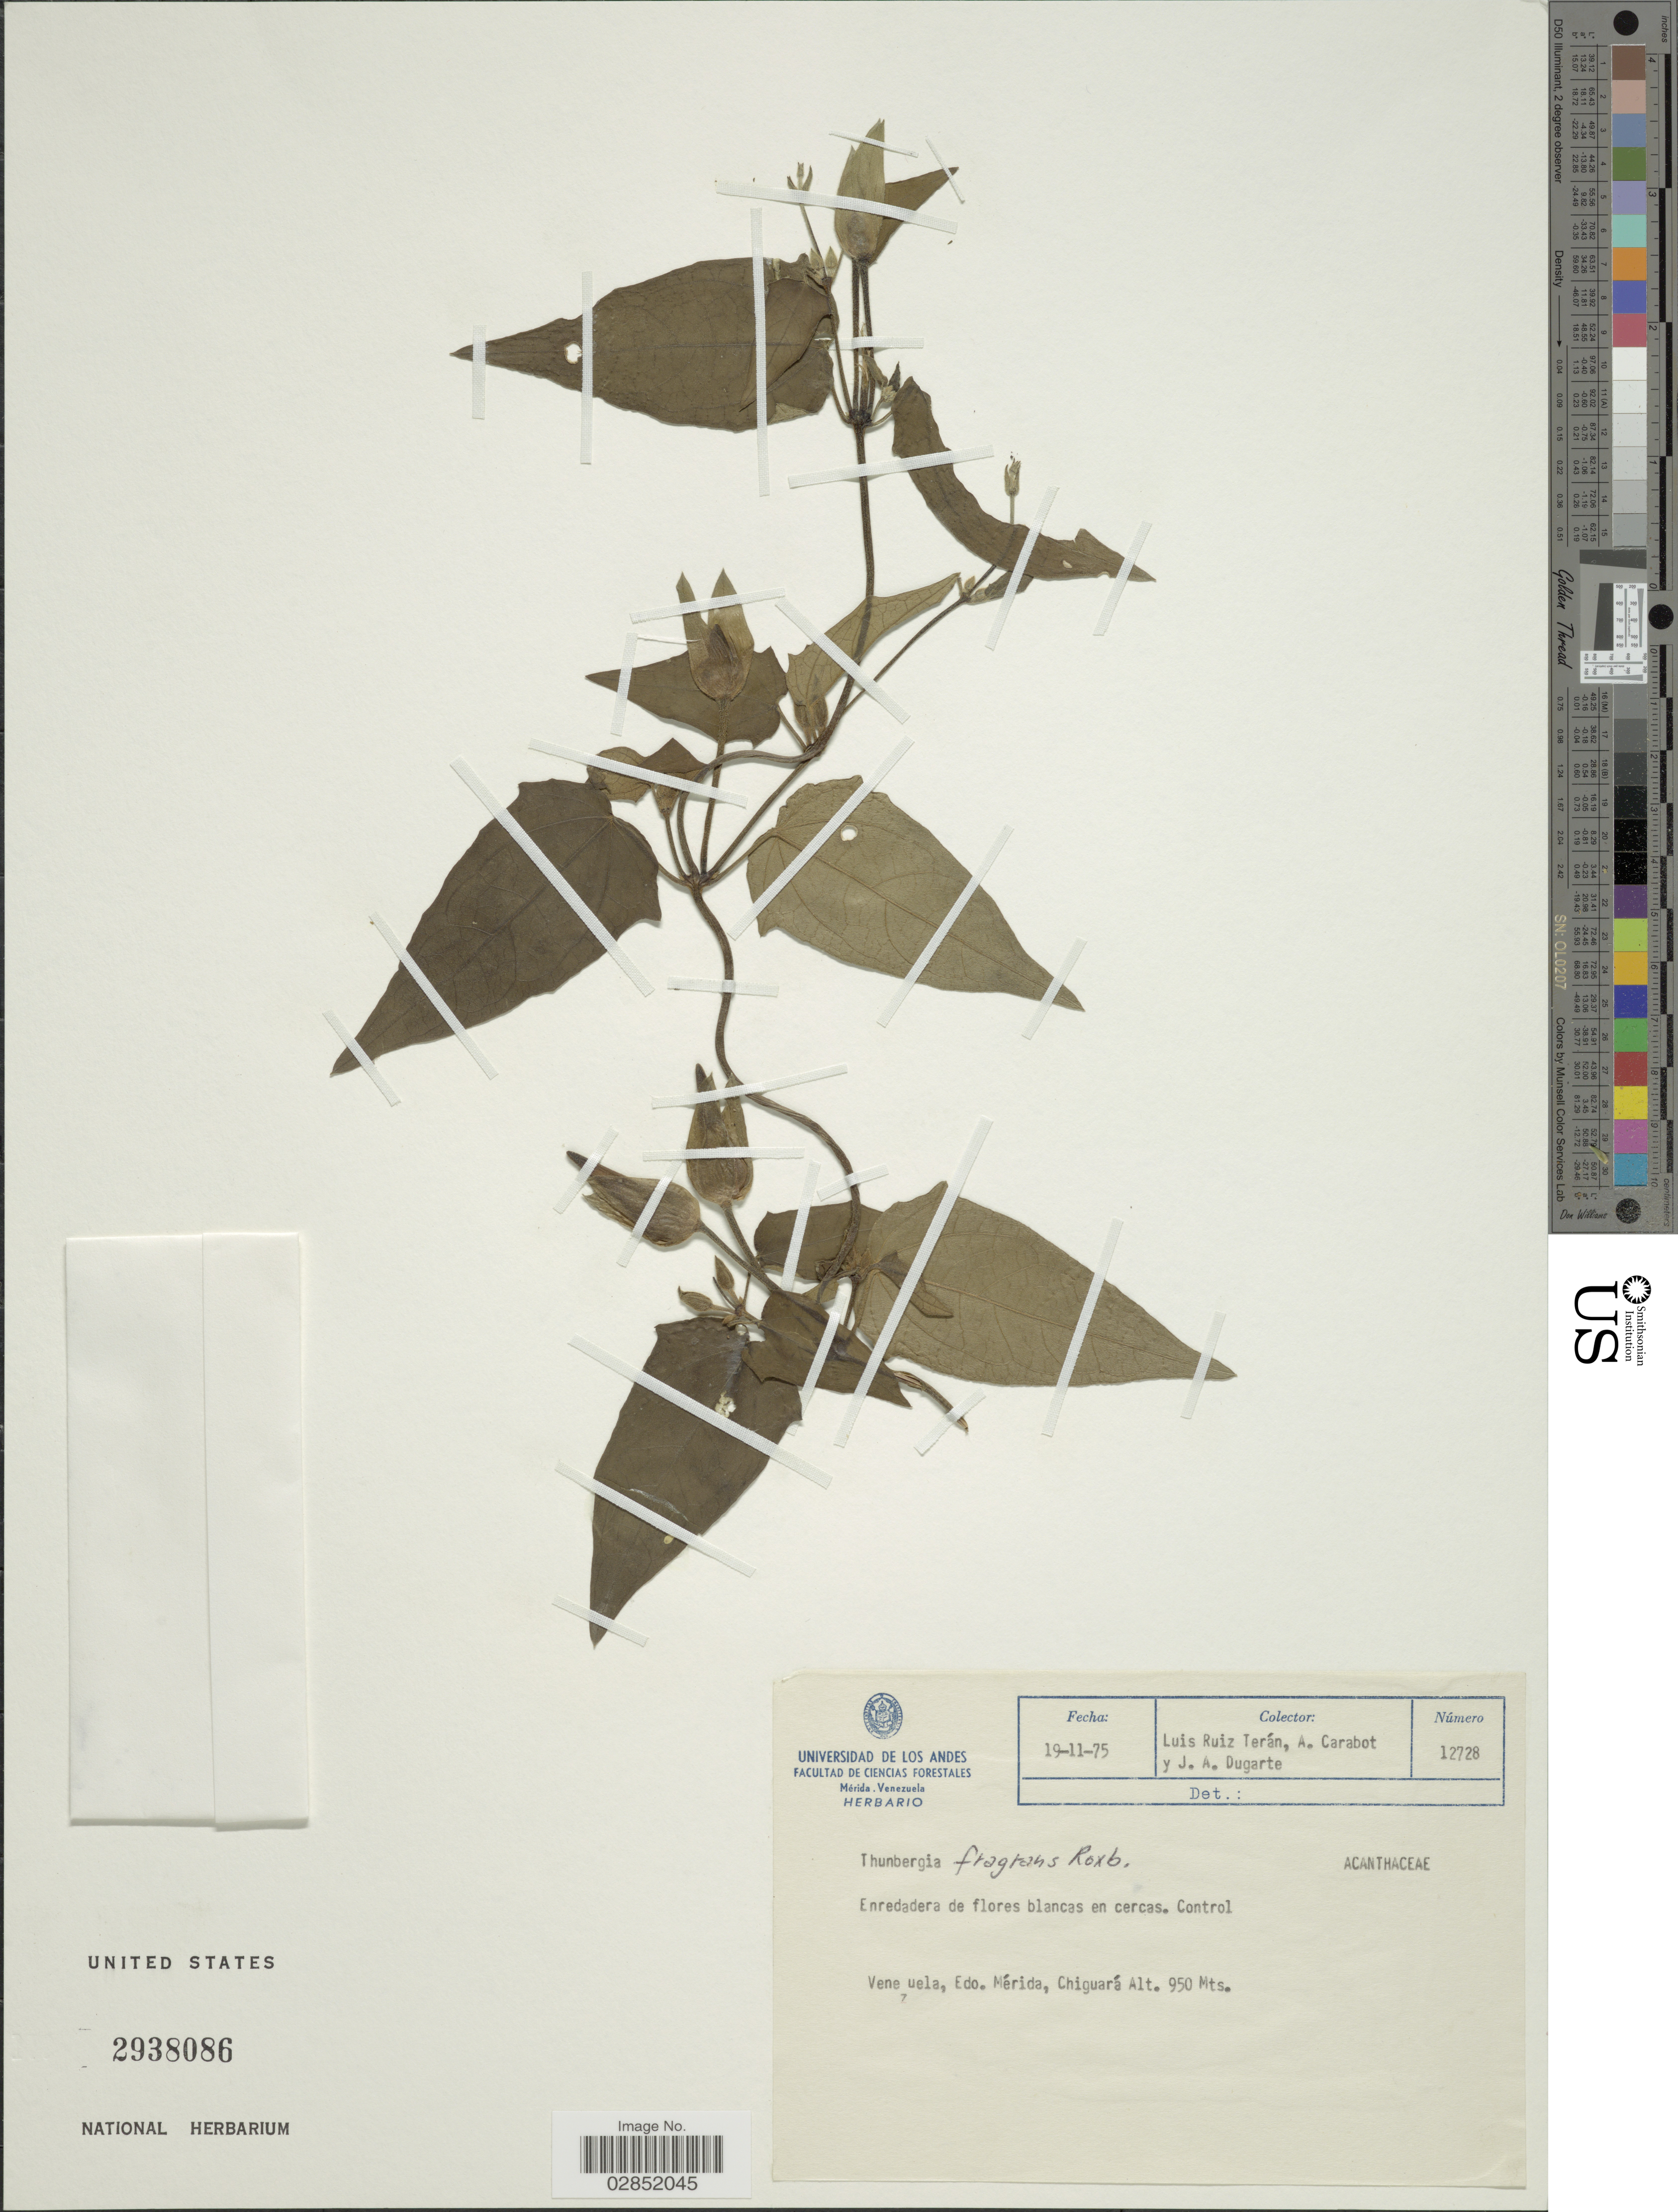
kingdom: Plantae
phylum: Tracheophyta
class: Magnoliopsida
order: Lamiales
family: Acanthaceae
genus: Thunbergia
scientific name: Thunbergia fragrans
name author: Roxb.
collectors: L. Teran, A. Carabot & J. Dugarte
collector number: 12728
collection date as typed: Transcribed d/m/y: 19/11/75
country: Venezuela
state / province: Mérida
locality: Chiguará.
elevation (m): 950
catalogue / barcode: US 2938086